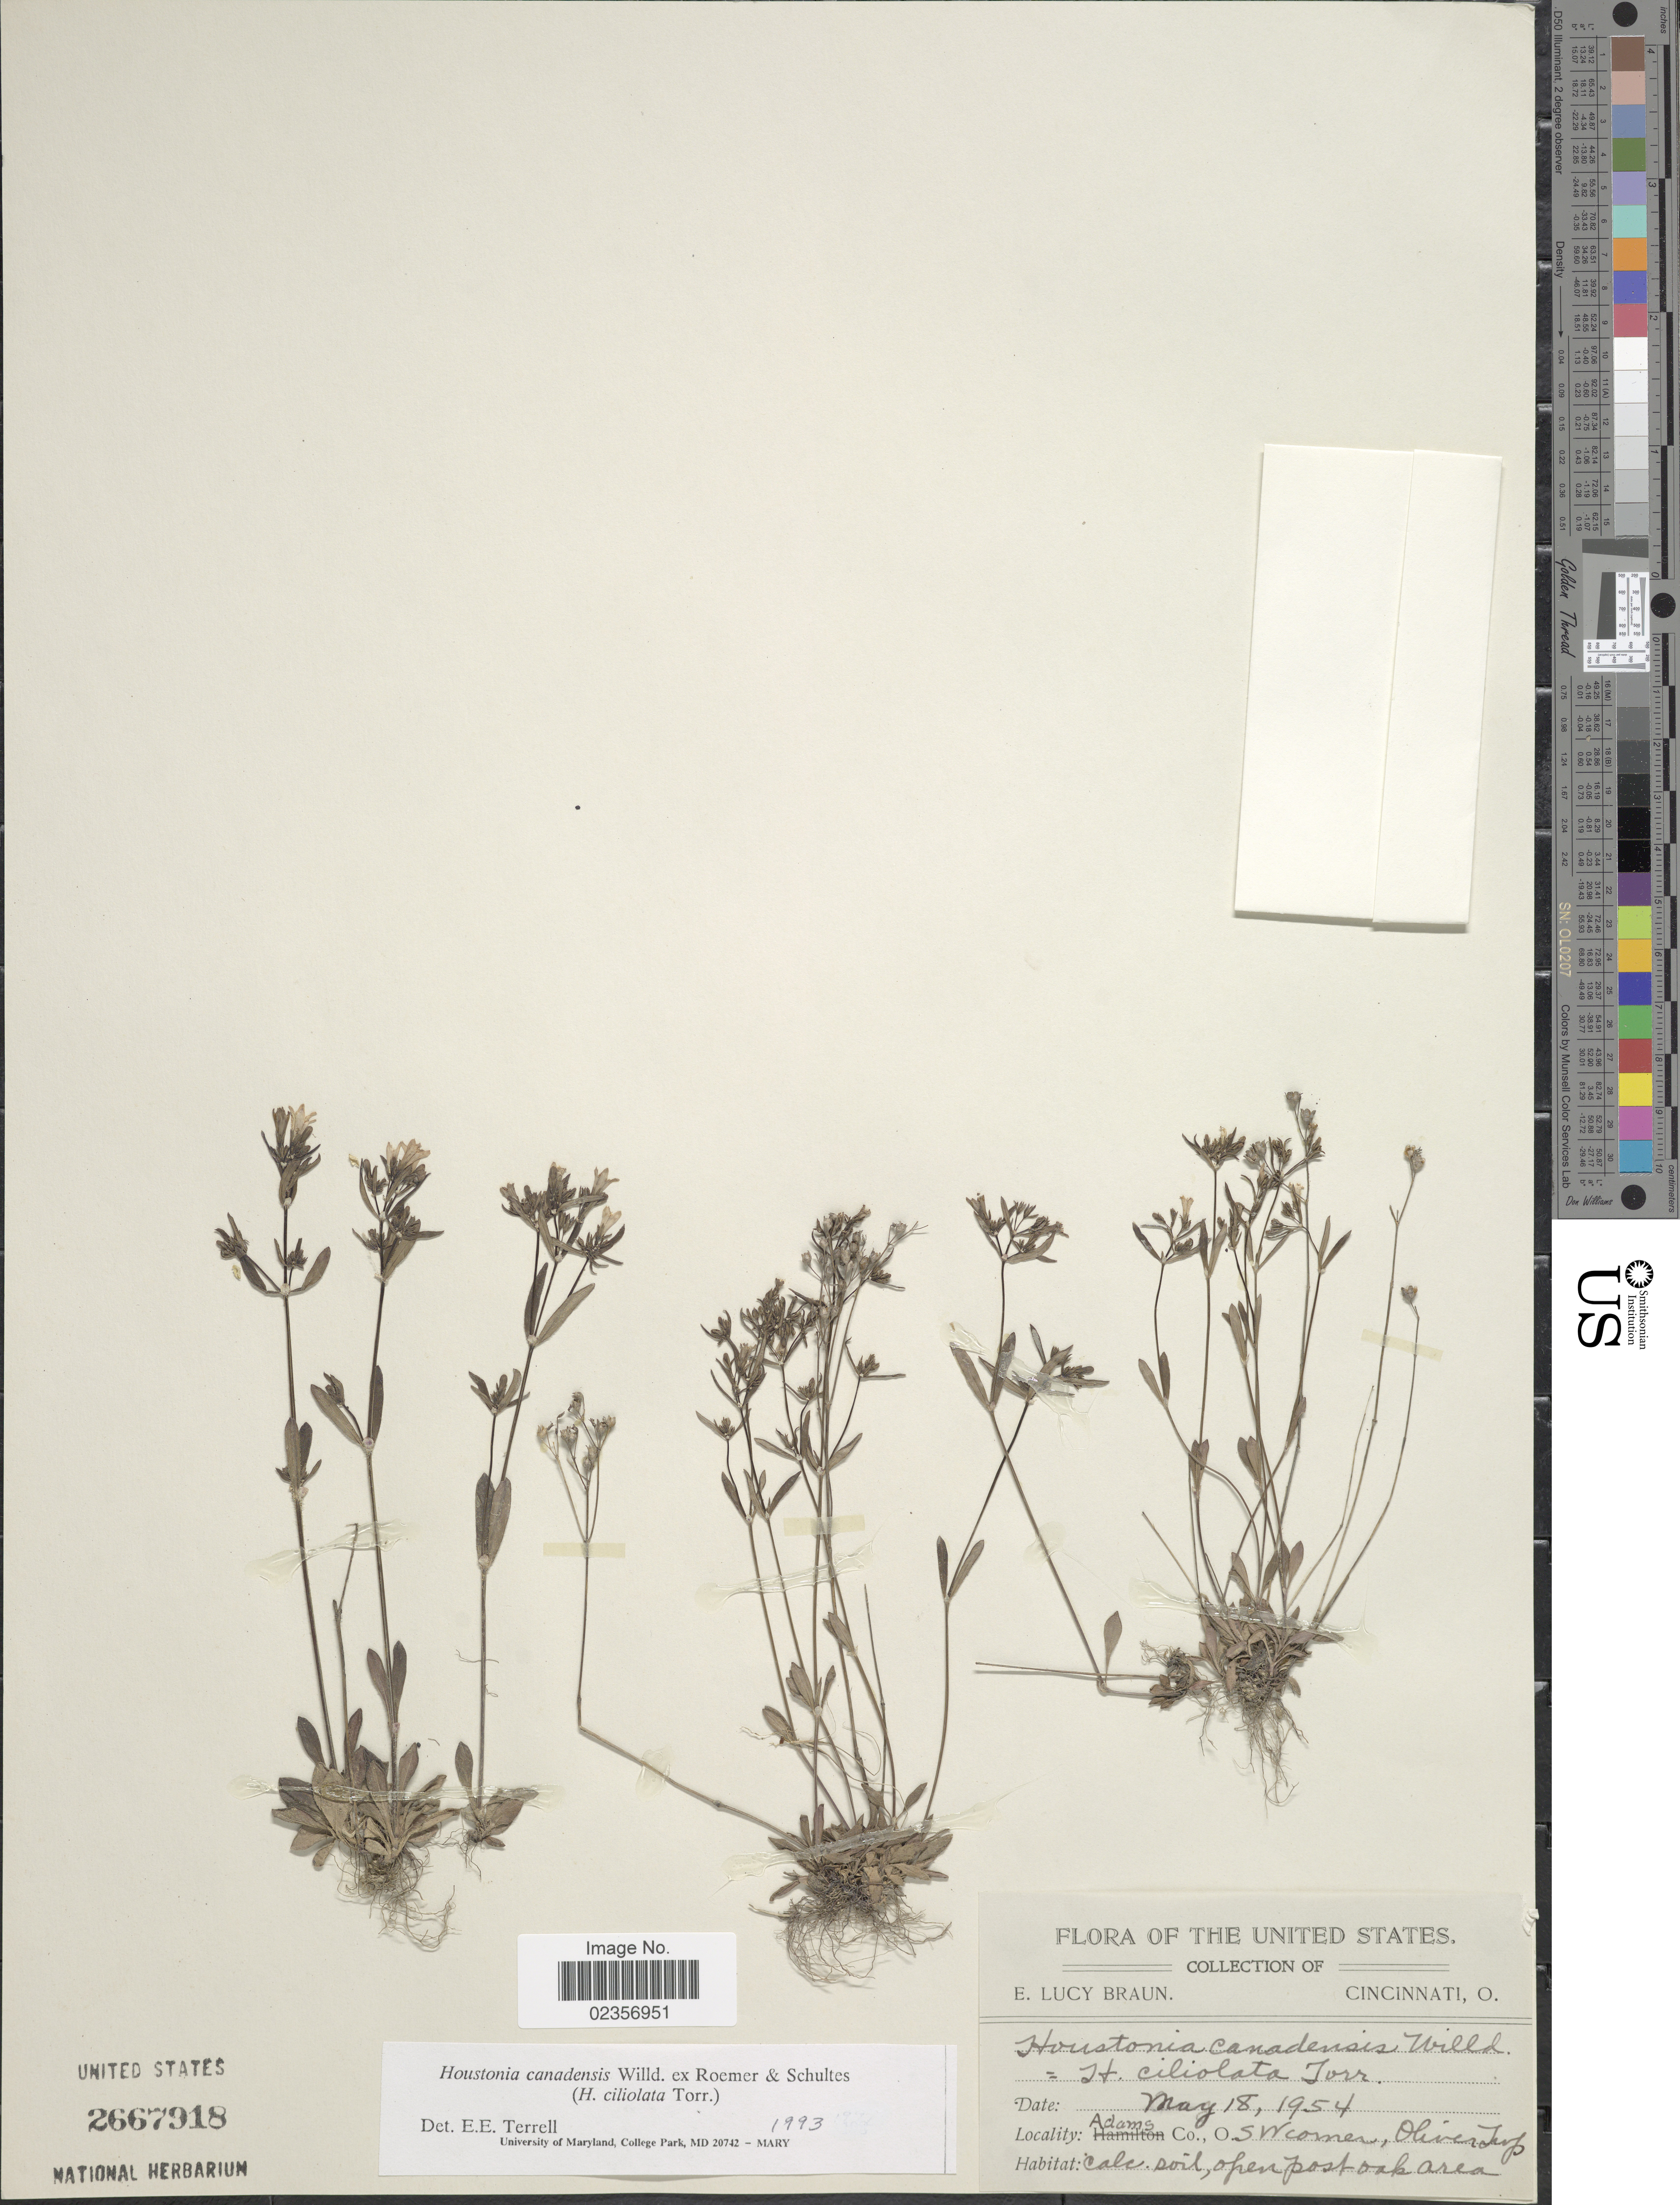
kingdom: Plantae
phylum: Tracheophyta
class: Magnoliopsida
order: Gentianales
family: Rubiaceae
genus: Houstonia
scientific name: Houstonia canadensis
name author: Willd.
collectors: E. L. Braun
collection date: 1954-05-18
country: United States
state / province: Ohio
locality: Adams Co., SW corner, Oliver Twp.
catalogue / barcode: US 2667918